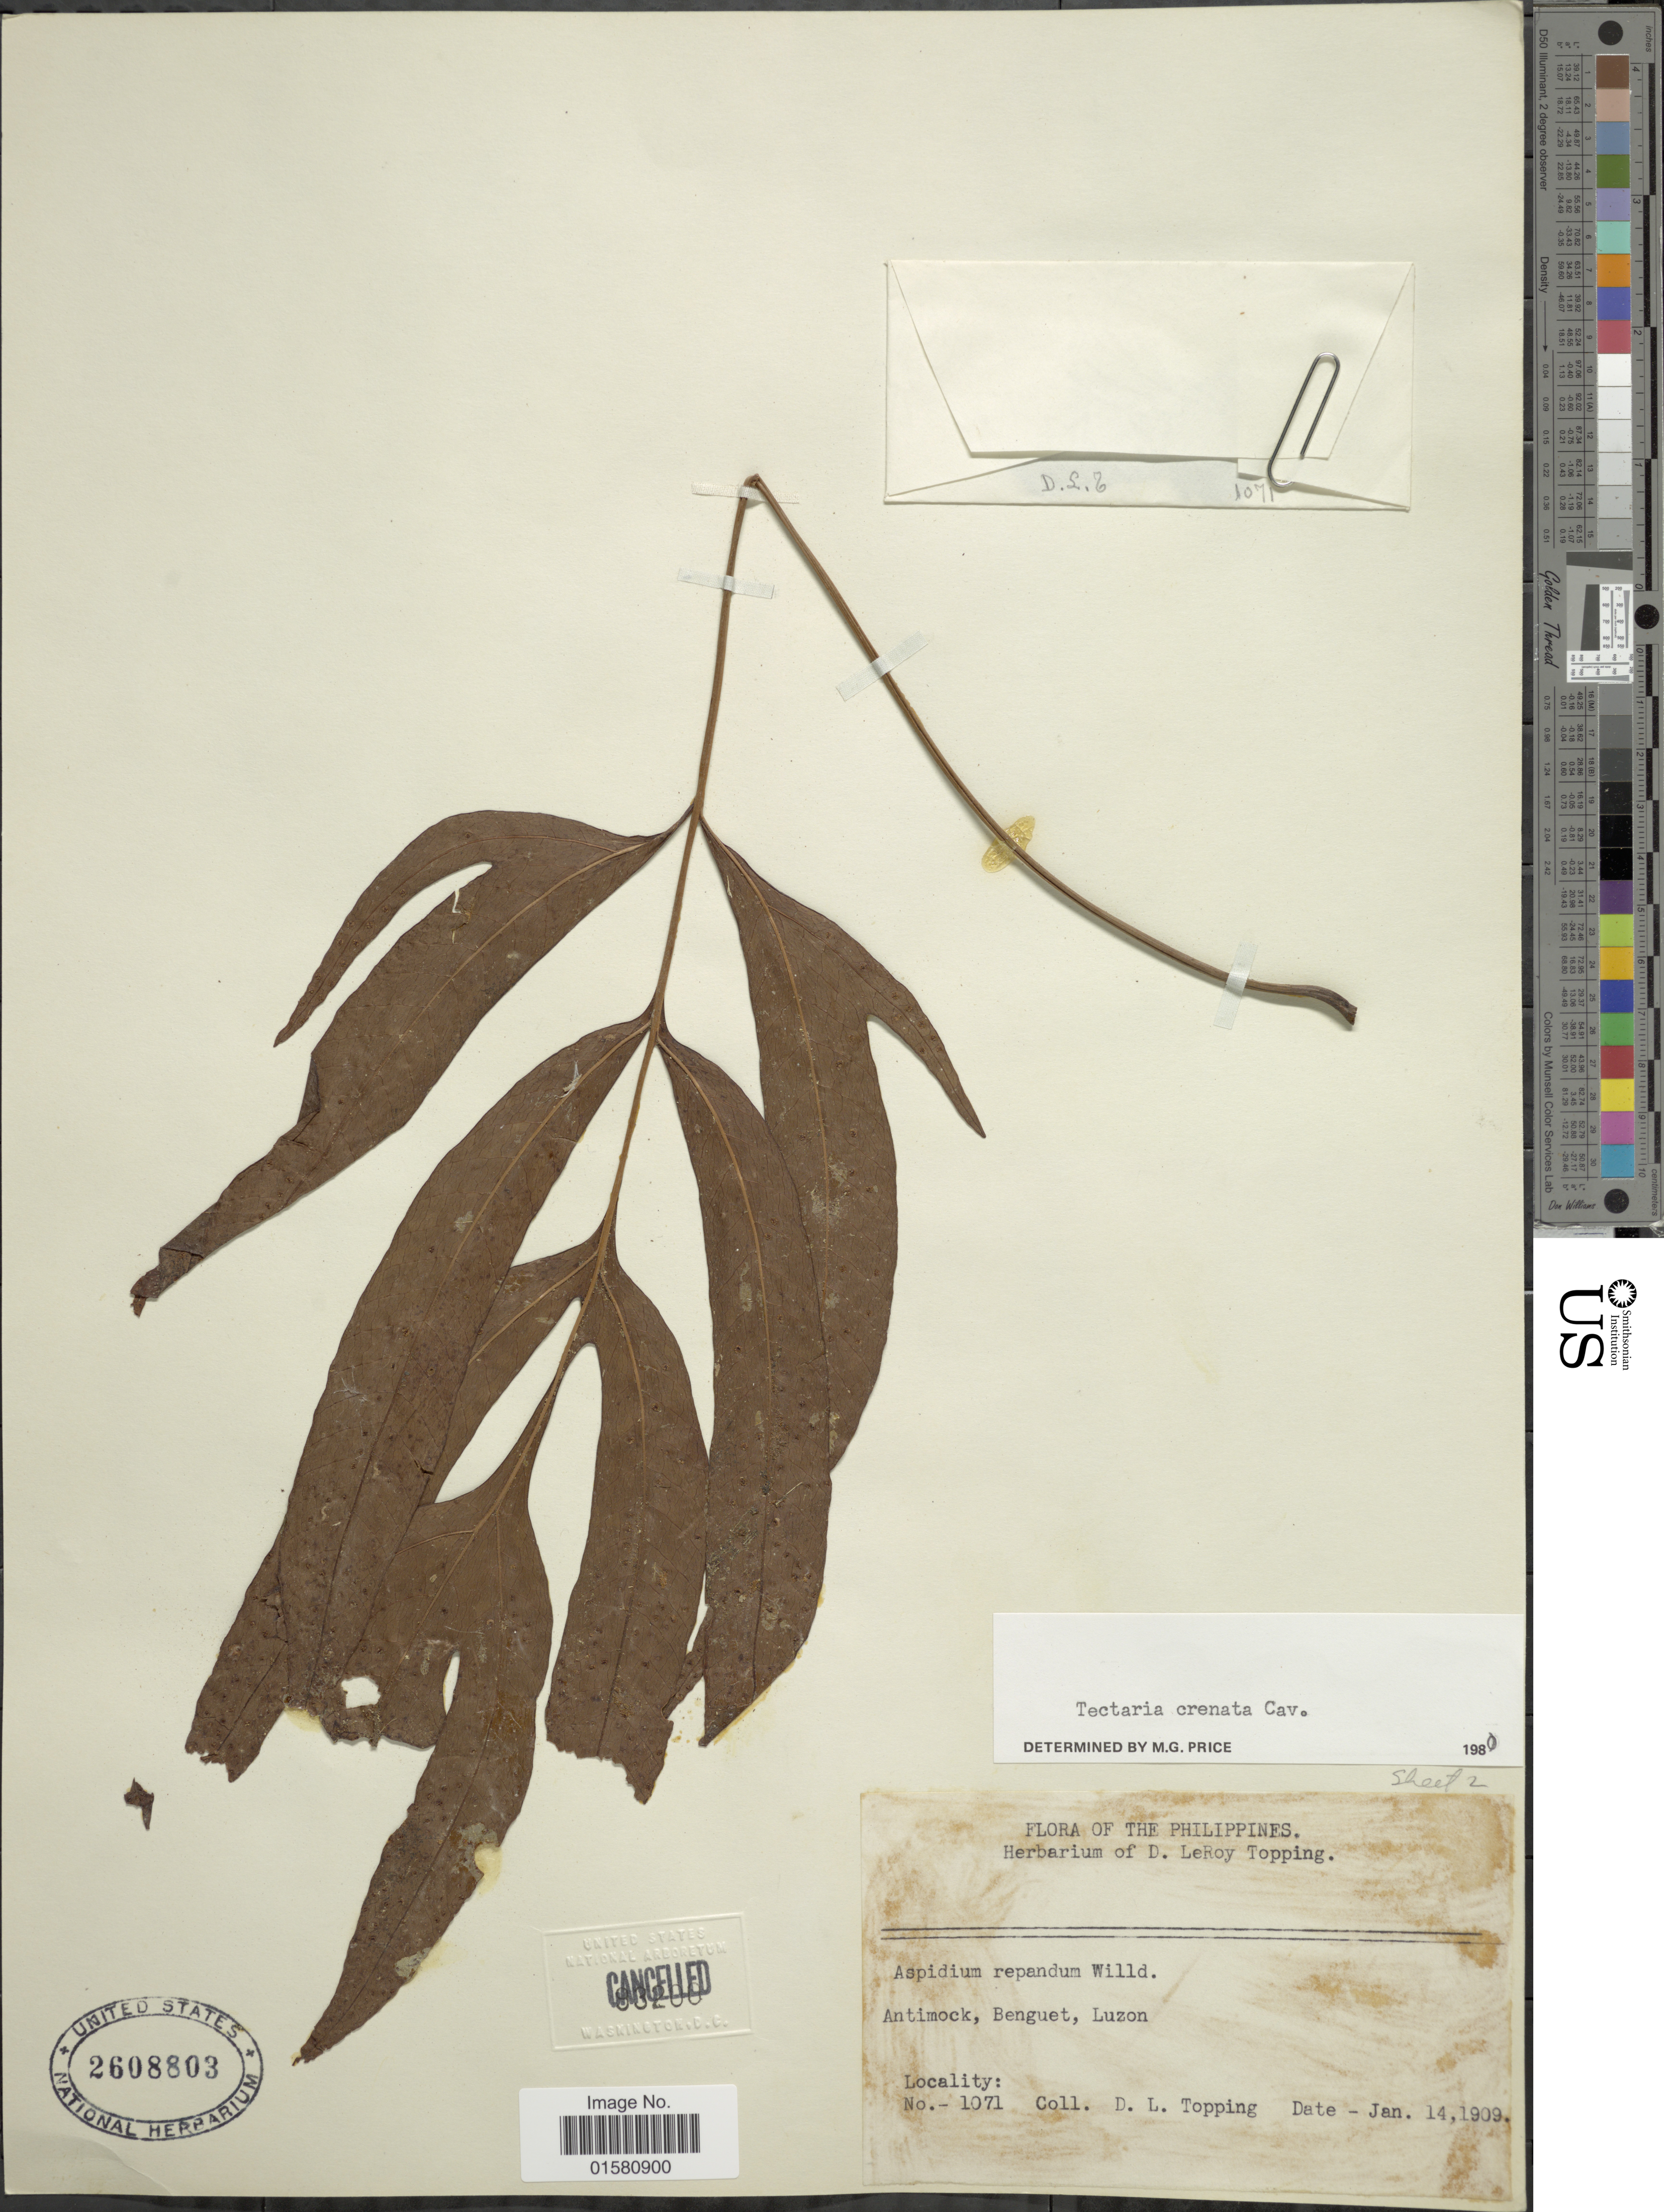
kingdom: Plantae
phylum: Tracheophyta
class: Polypodiopsida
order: Polypodiales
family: Tectariaceae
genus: Tectaria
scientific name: Tectaria crenata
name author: Cav.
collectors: D. L. Topping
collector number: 1071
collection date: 1909-01-14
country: Philippines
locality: Antimock, Benguet, Luzon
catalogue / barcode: US 2608803